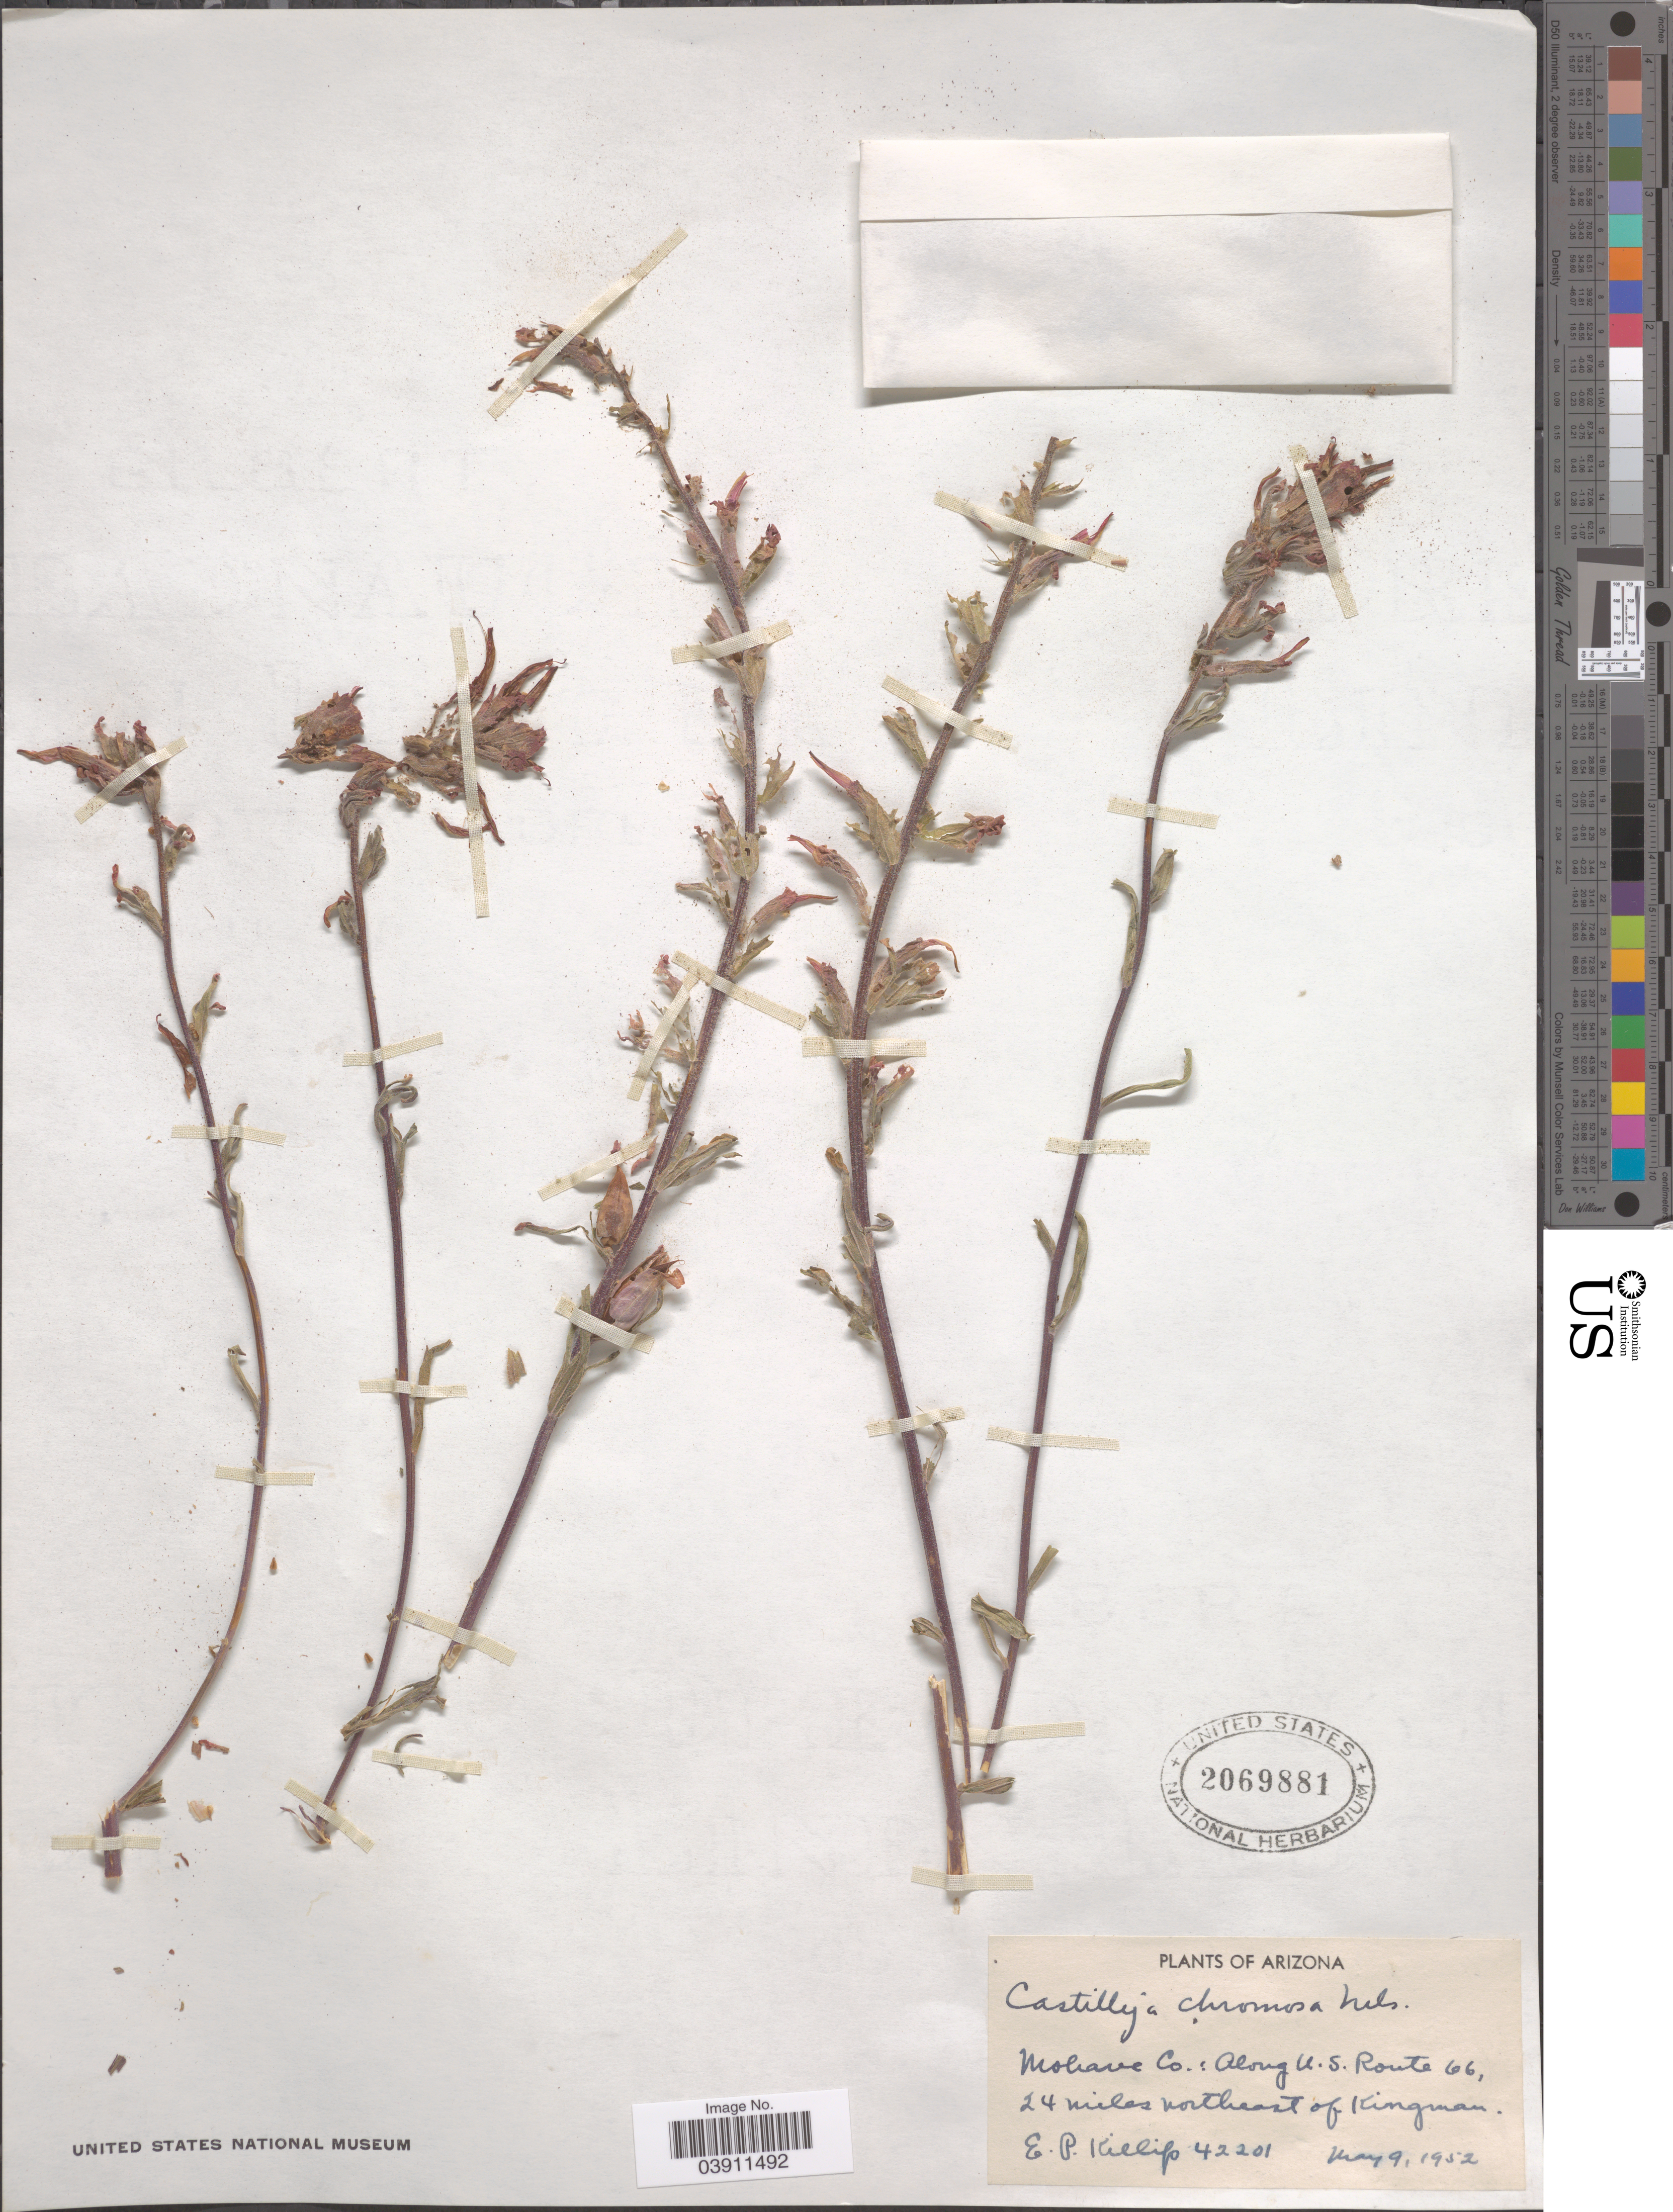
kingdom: Plantae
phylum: Tracheophyta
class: Magnoliopsida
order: Lamiales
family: Orobanchaceae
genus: Castilleja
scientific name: Castilleja chromosa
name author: A. Nelson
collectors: E. P. Killip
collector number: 42201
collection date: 1952-05-09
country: United States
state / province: Arizona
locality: Mohave Co.: Along U.S. Route 66, 24 miles northeast of Kingman.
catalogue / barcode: US 2069881